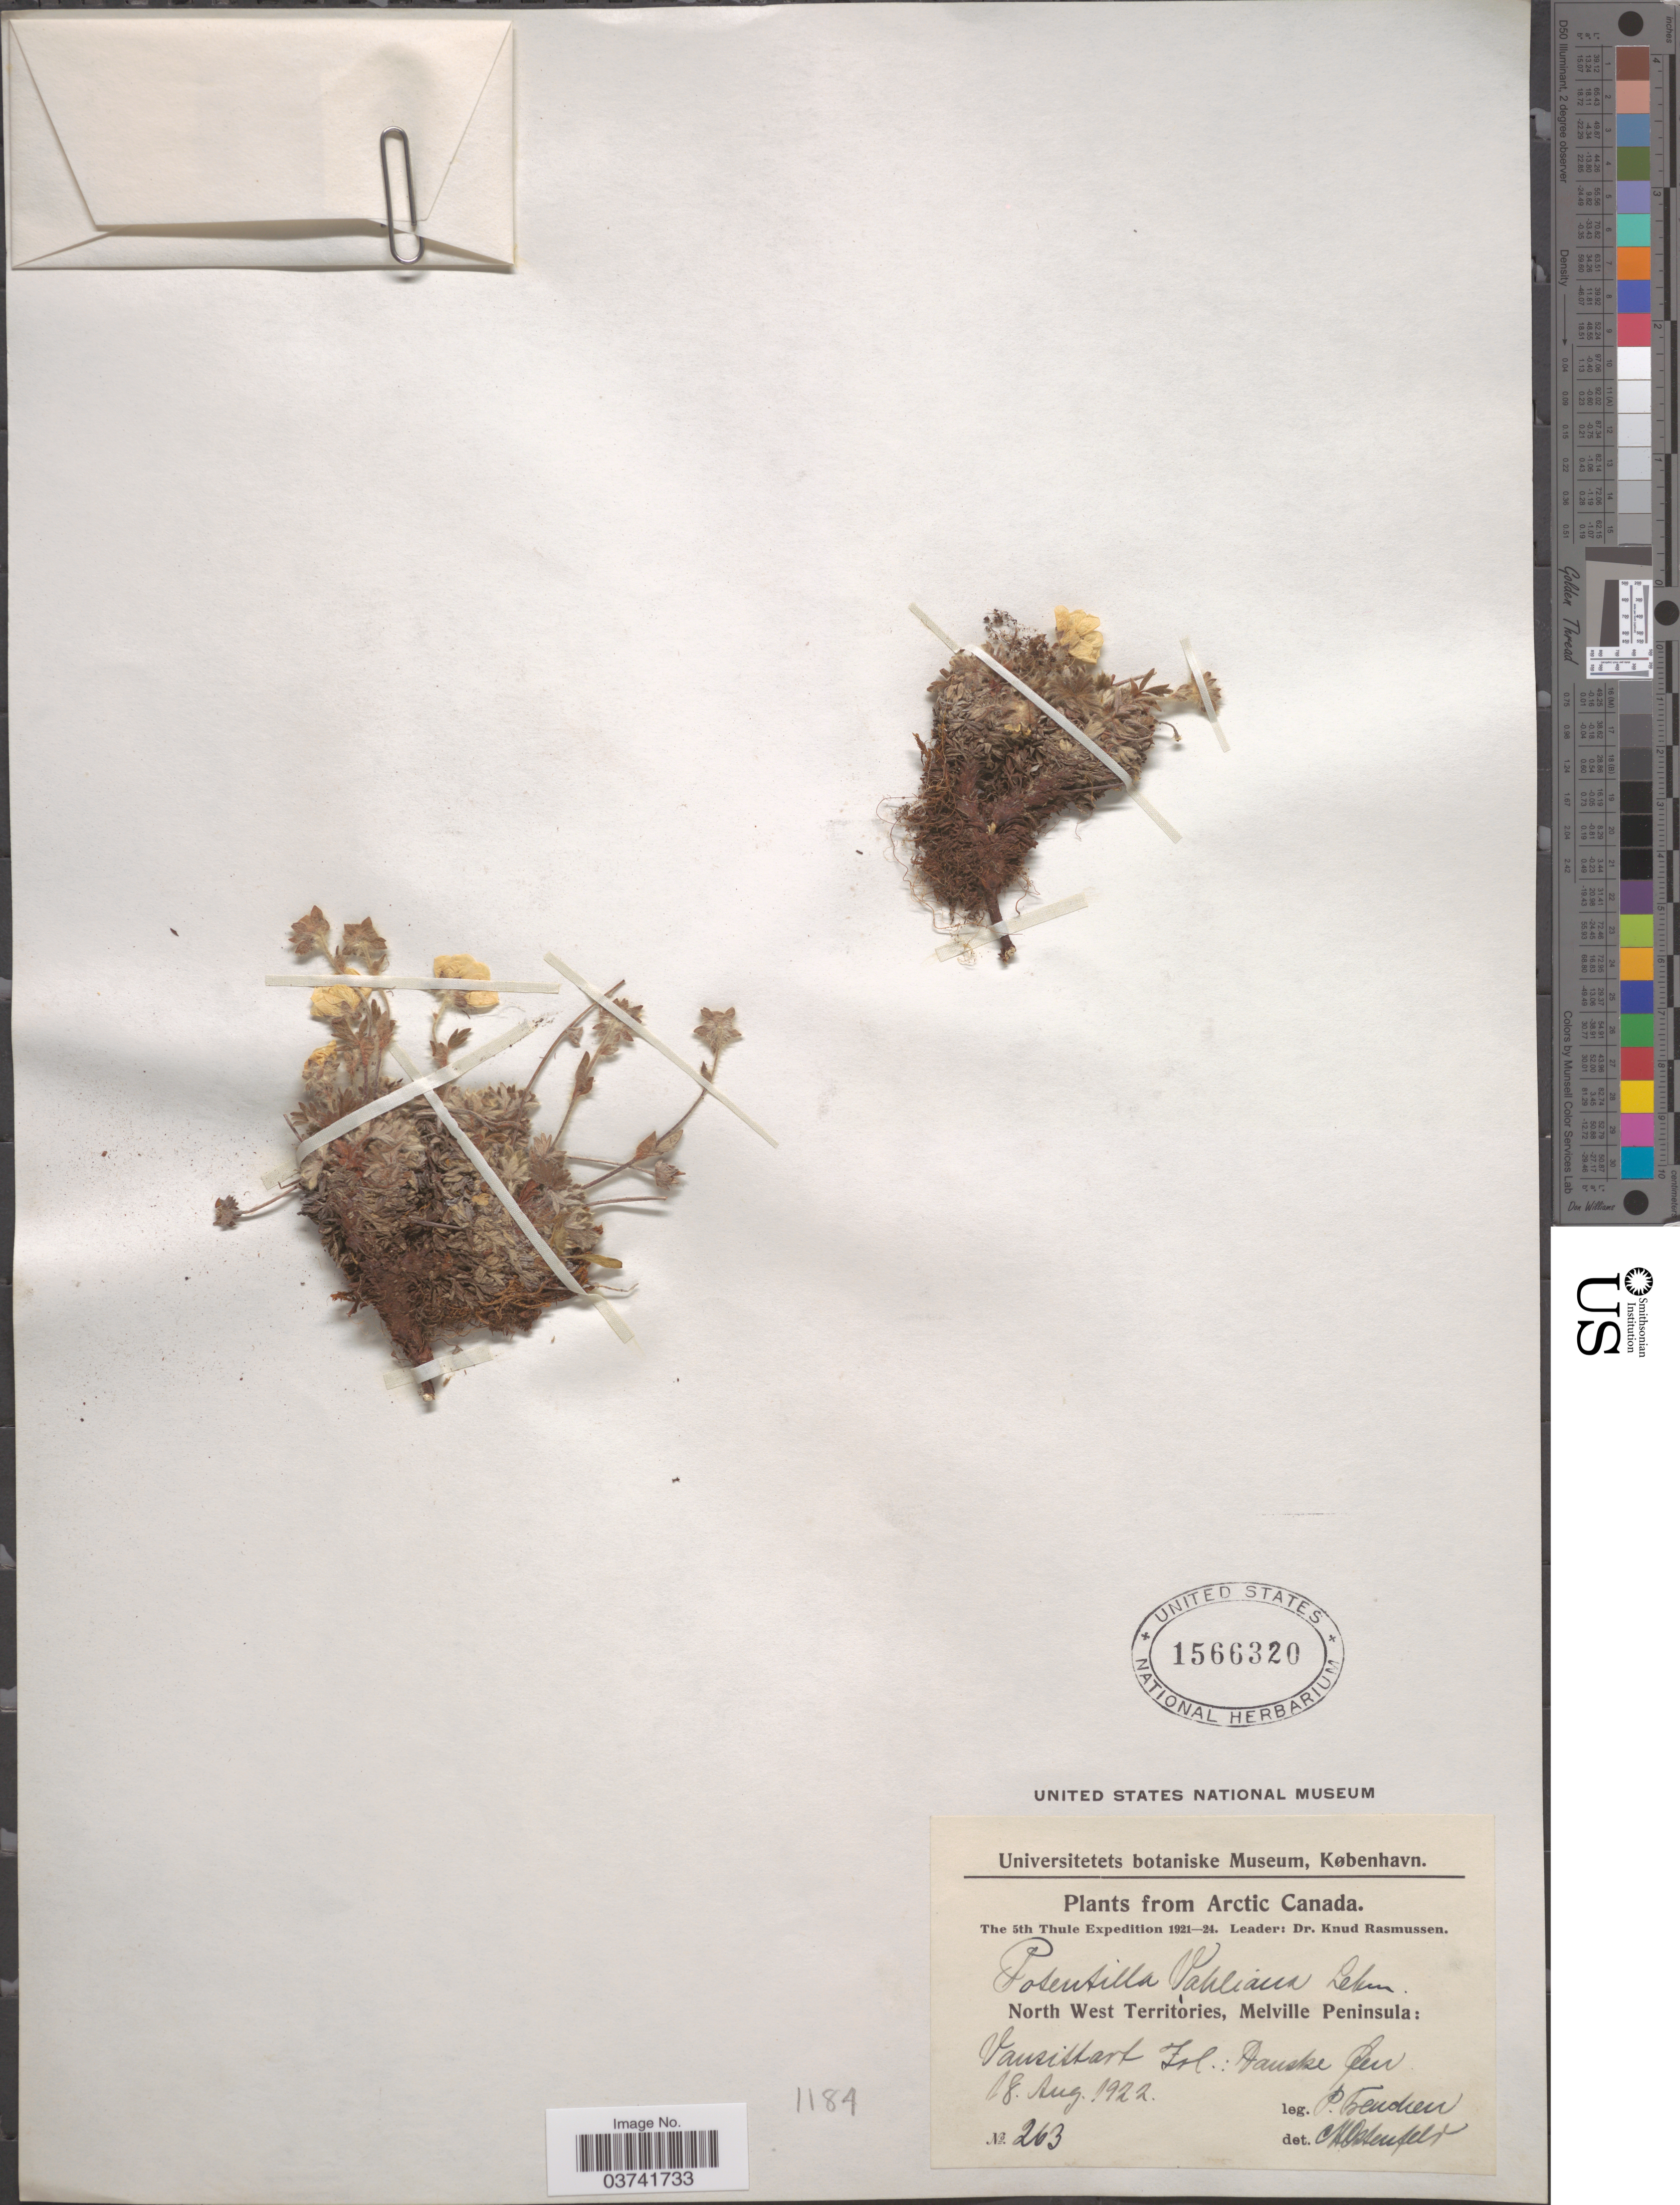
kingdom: Plantae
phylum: Tracheophyta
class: Magnoliopsida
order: Rosales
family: Rosaceae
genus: Potentilla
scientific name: Potentilla vahliana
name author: Lehm.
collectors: P. Freuchen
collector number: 263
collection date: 1922-08-18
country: Canada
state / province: Nunavut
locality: Arctic Canada. Melville Peninsula: Vansittart Isl.: Danske Oen.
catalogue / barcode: US 1566320